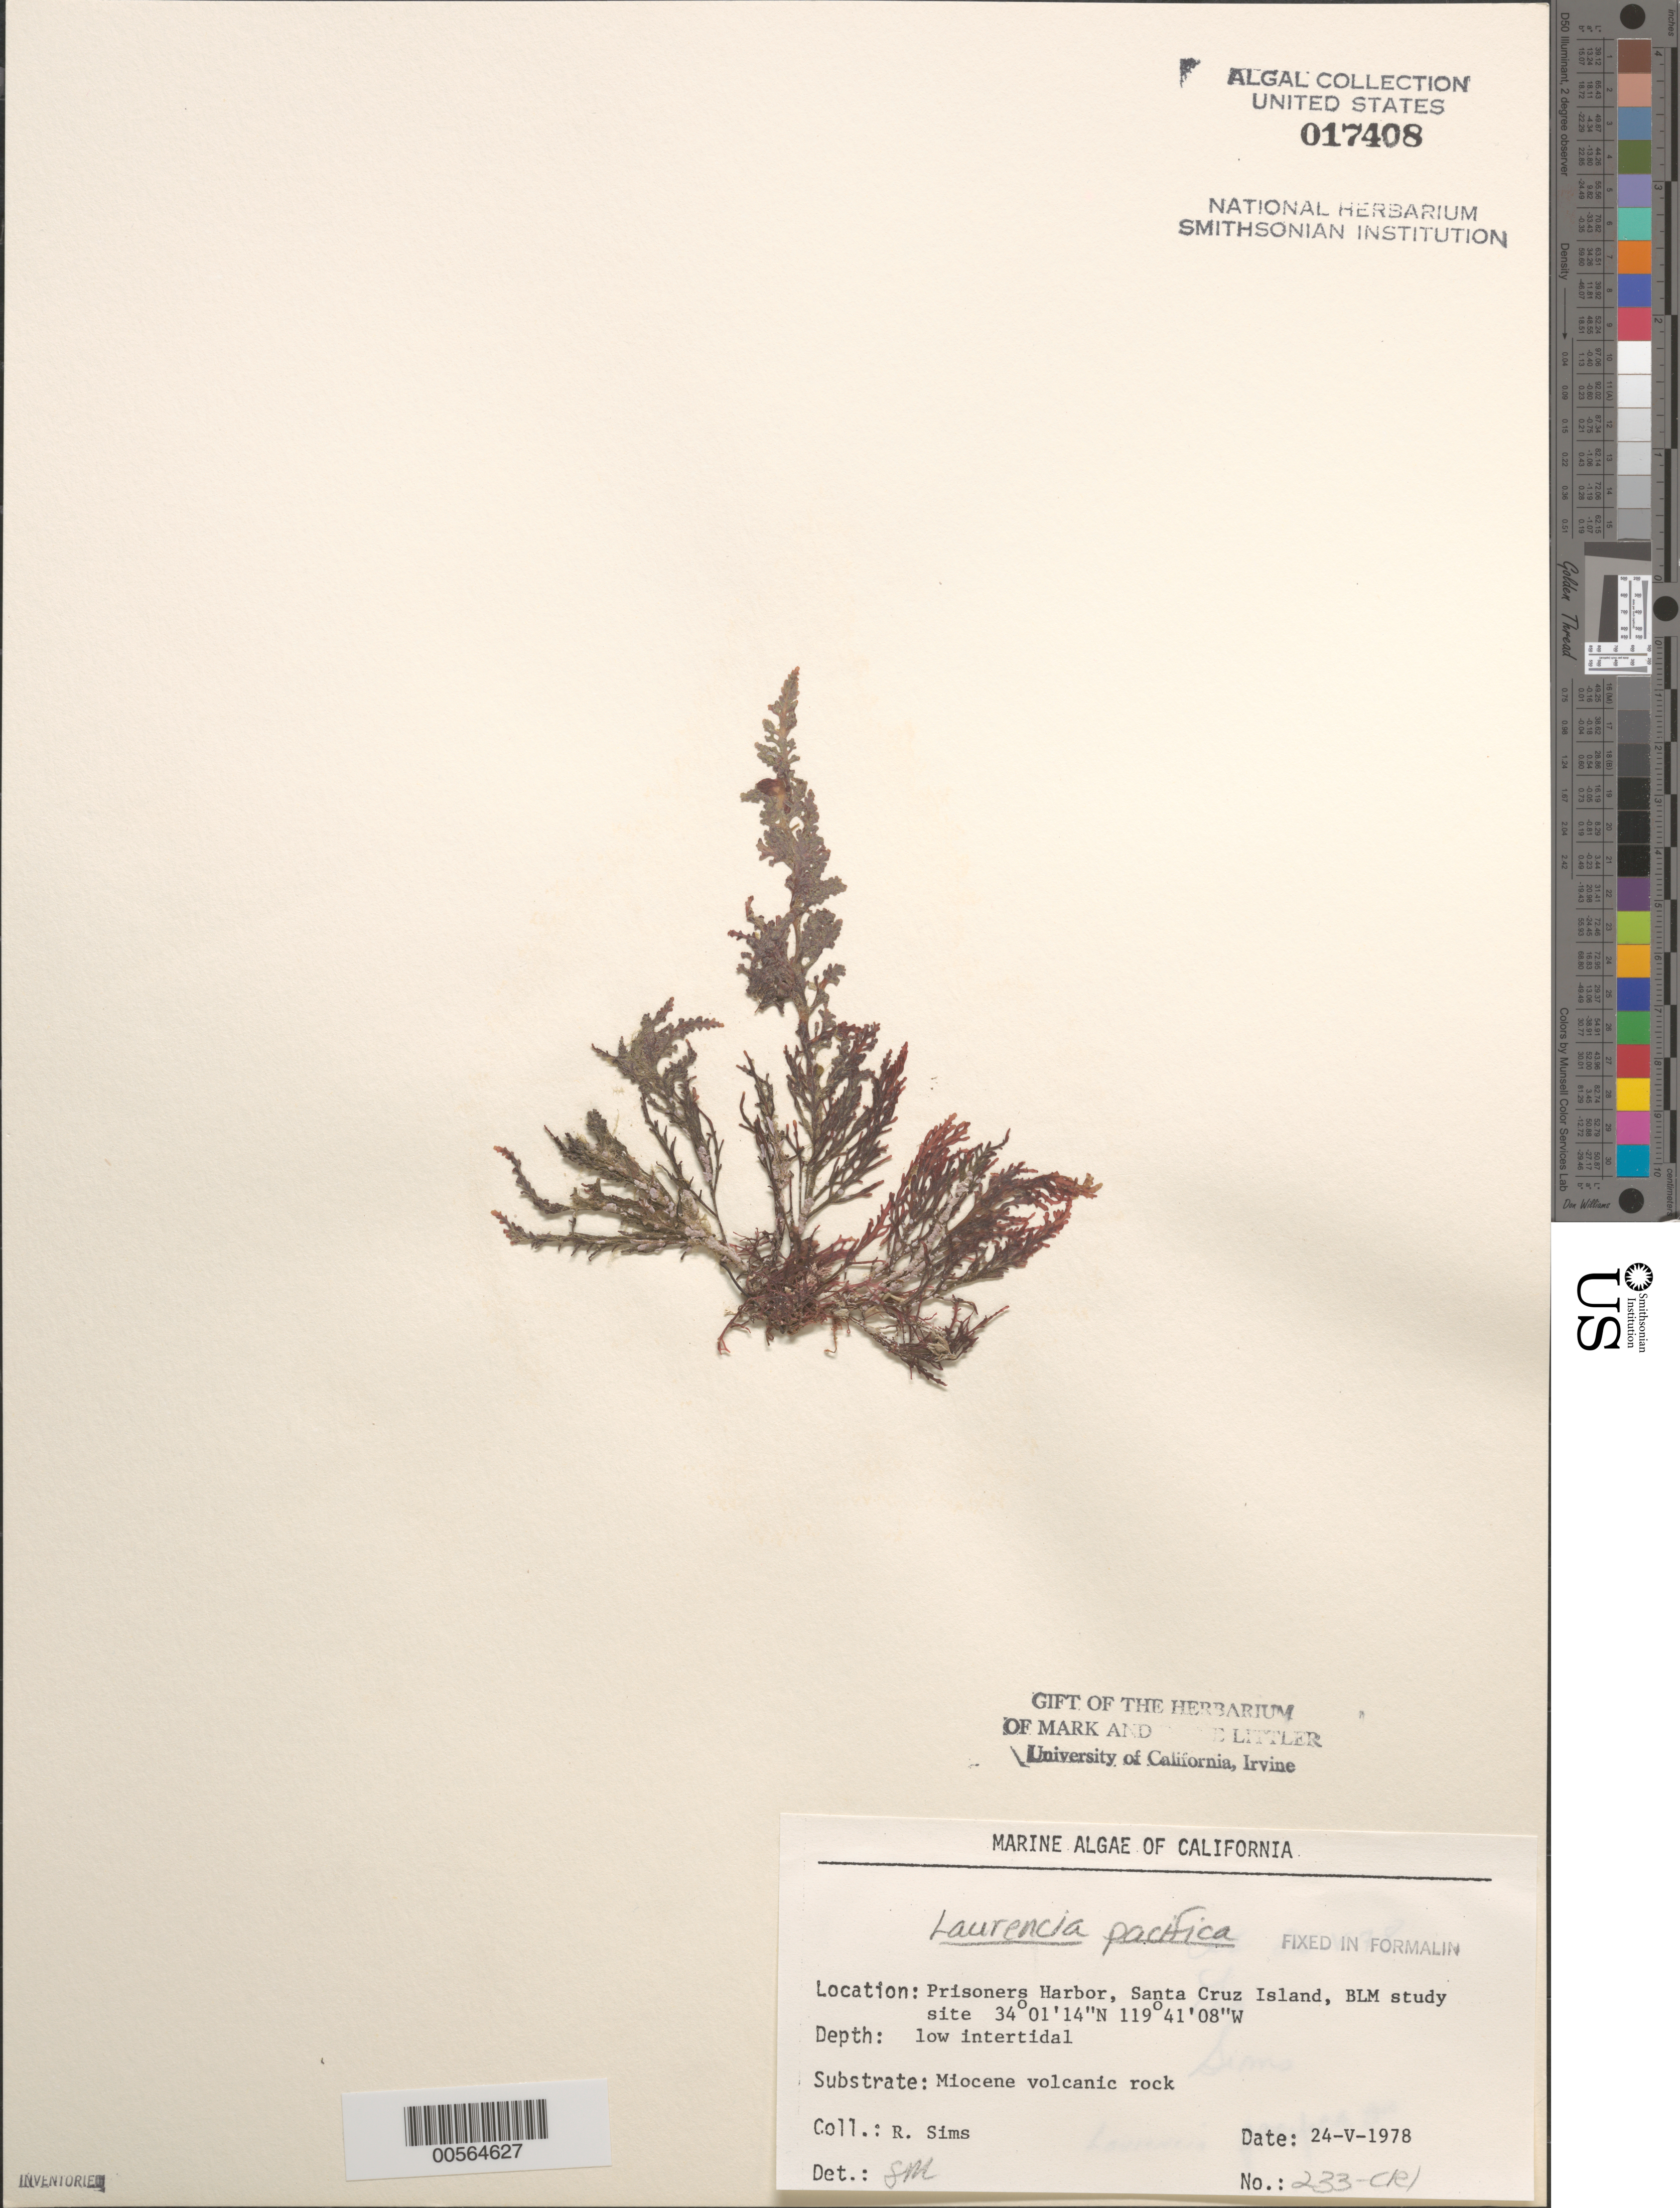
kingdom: Plantae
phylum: Rhodophyta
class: Florideophyceae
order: Ceramiales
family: Rhodomelaceae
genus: Laurencia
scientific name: Laurencia pacifica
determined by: Murray, S. N.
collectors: R. H. Sims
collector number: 233-cri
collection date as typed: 24 May 1978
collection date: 1978-05-24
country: United States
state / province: California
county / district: Santa Barbara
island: Santa Cruz Island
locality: Prisoners Harbor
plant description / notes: BLM-SOCALBIGHT Rocky Intertidal Survey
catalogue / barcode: US 17408